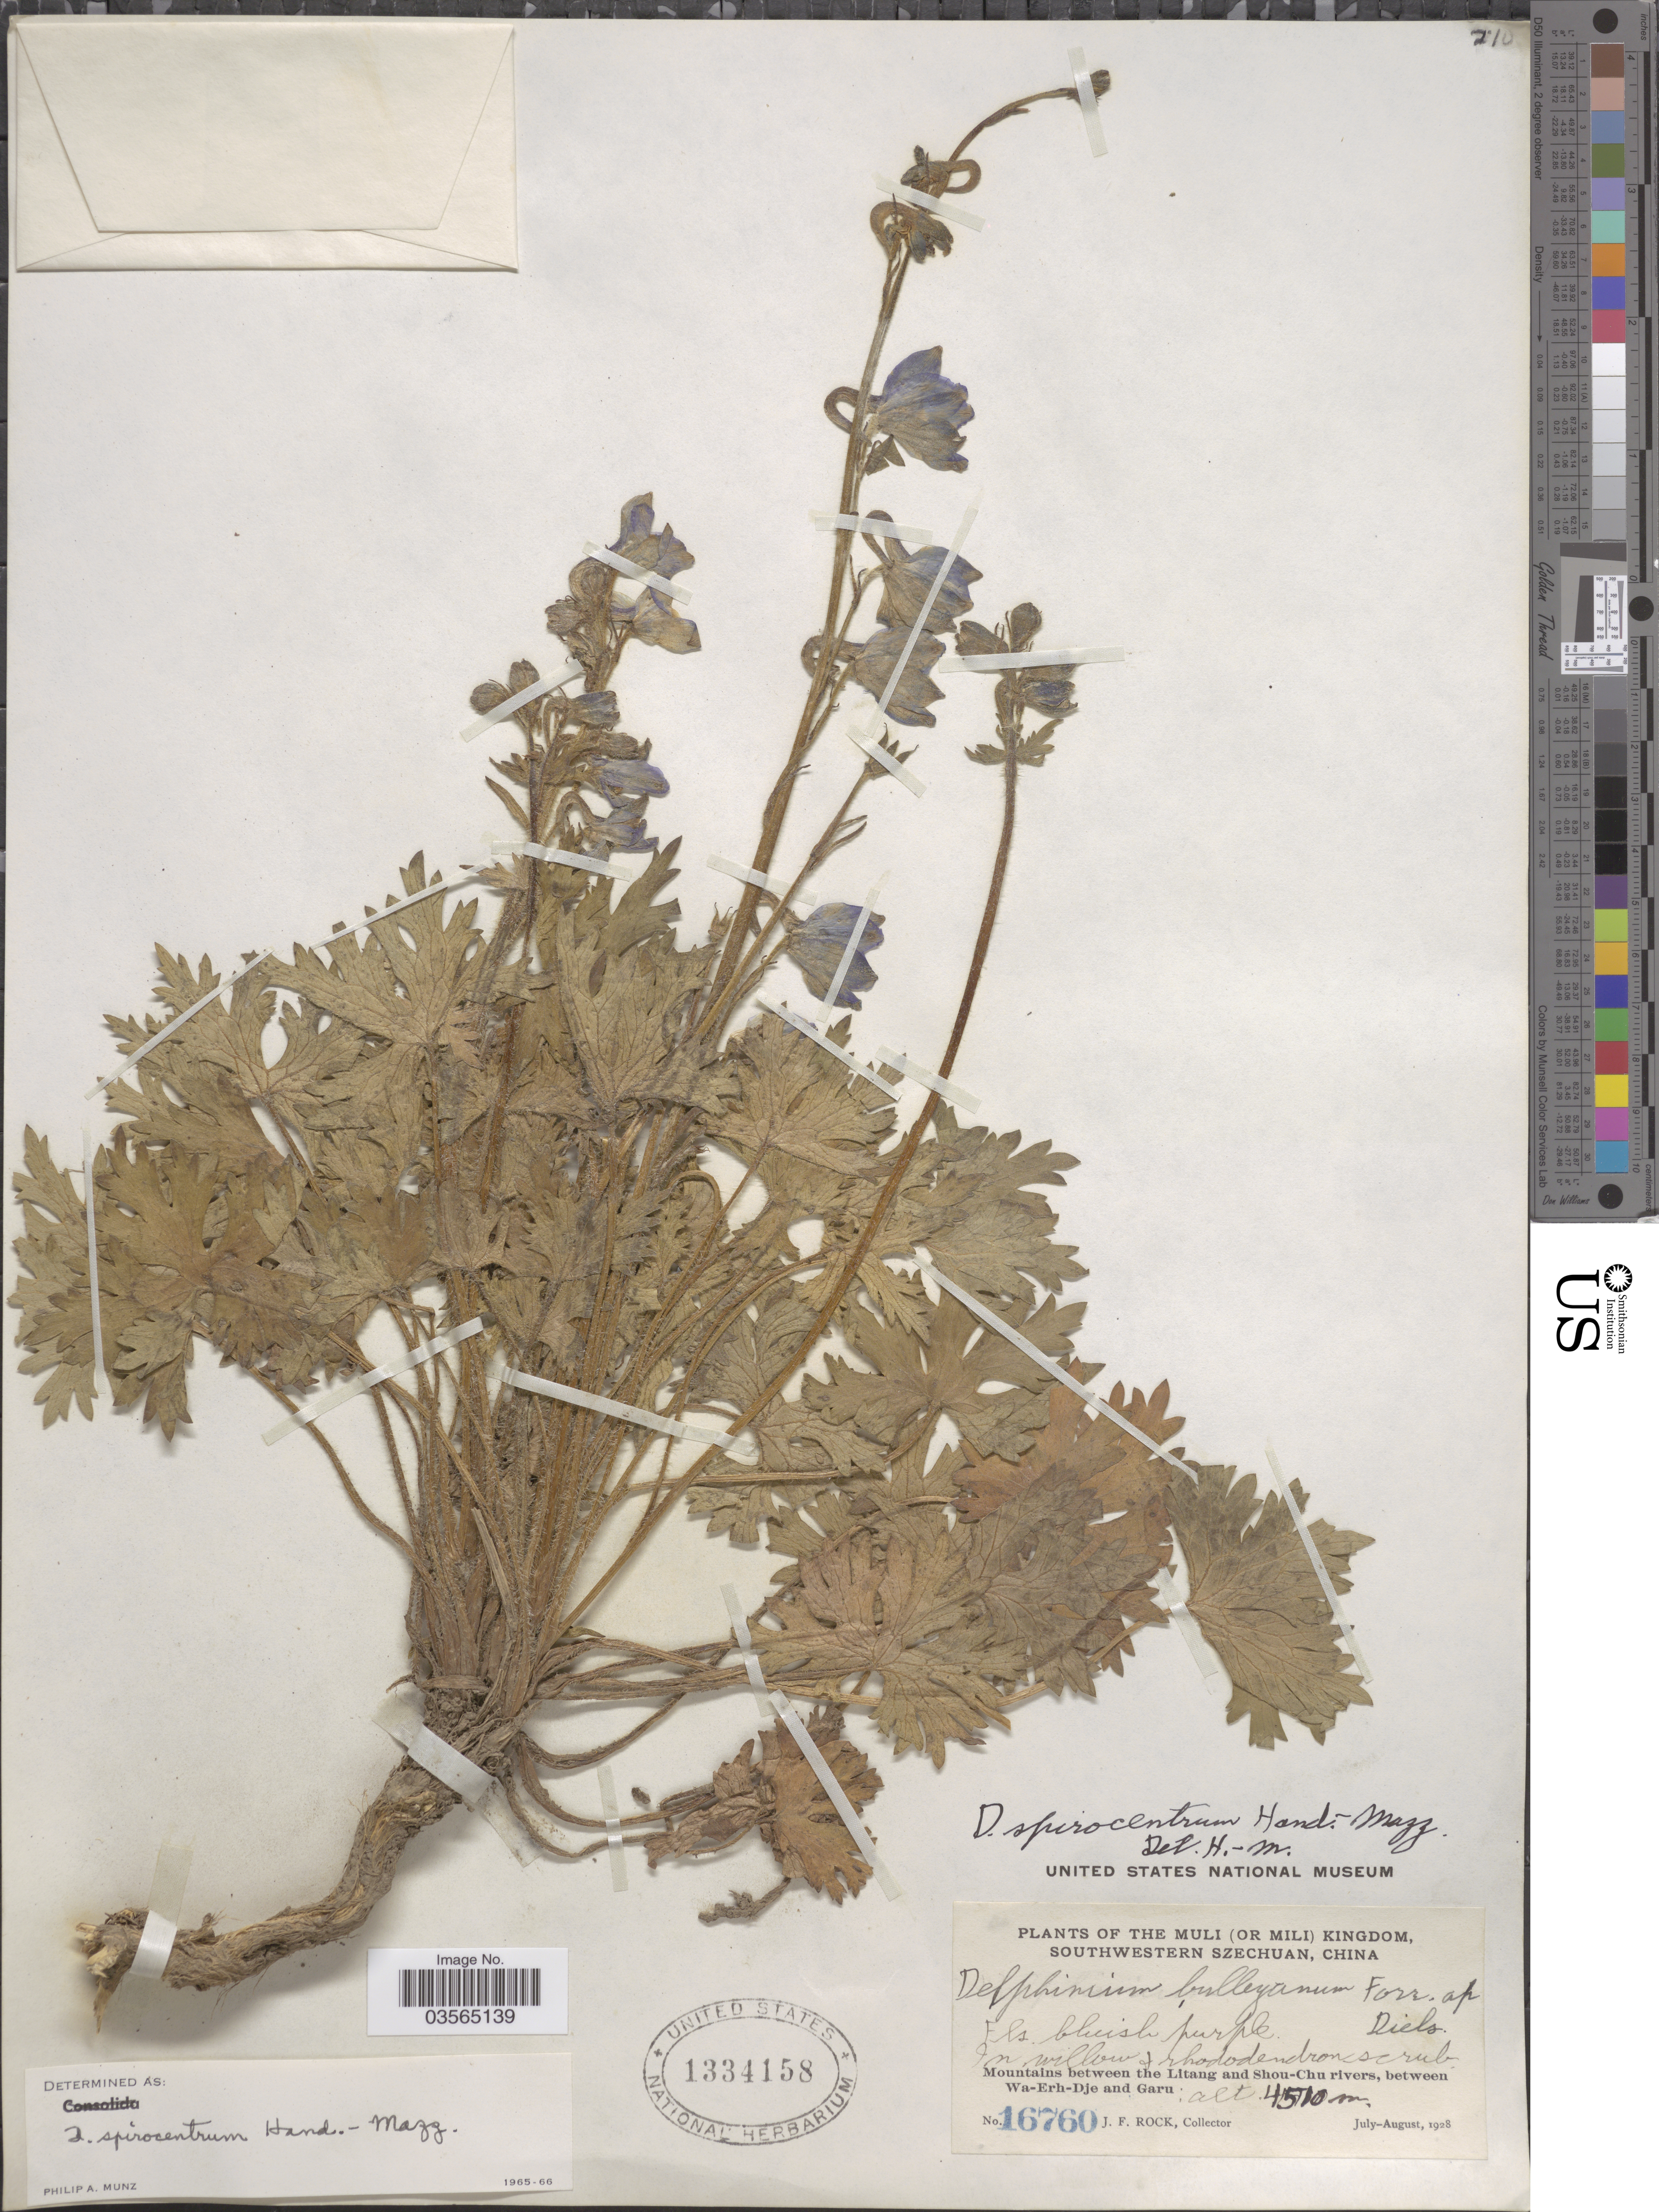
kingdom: Plantae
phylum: Tracheophyta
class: Magnoliopsida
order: Ranunculales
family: Ranunculaceae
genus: Delphinium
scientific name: Delphinium spirocentrum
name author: Hand.-Mazz.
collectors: J. Rock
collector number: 16760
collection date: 1928-07/1928-08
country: China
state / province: Sichuan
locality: The Muli (or Mili) Kingdom, Southwestern Szechuan. Mountains between the Litang and Shou-Chu rivers, between Wa-Erh-Dje and Garu.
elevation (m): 4510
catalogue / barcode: US 1334158